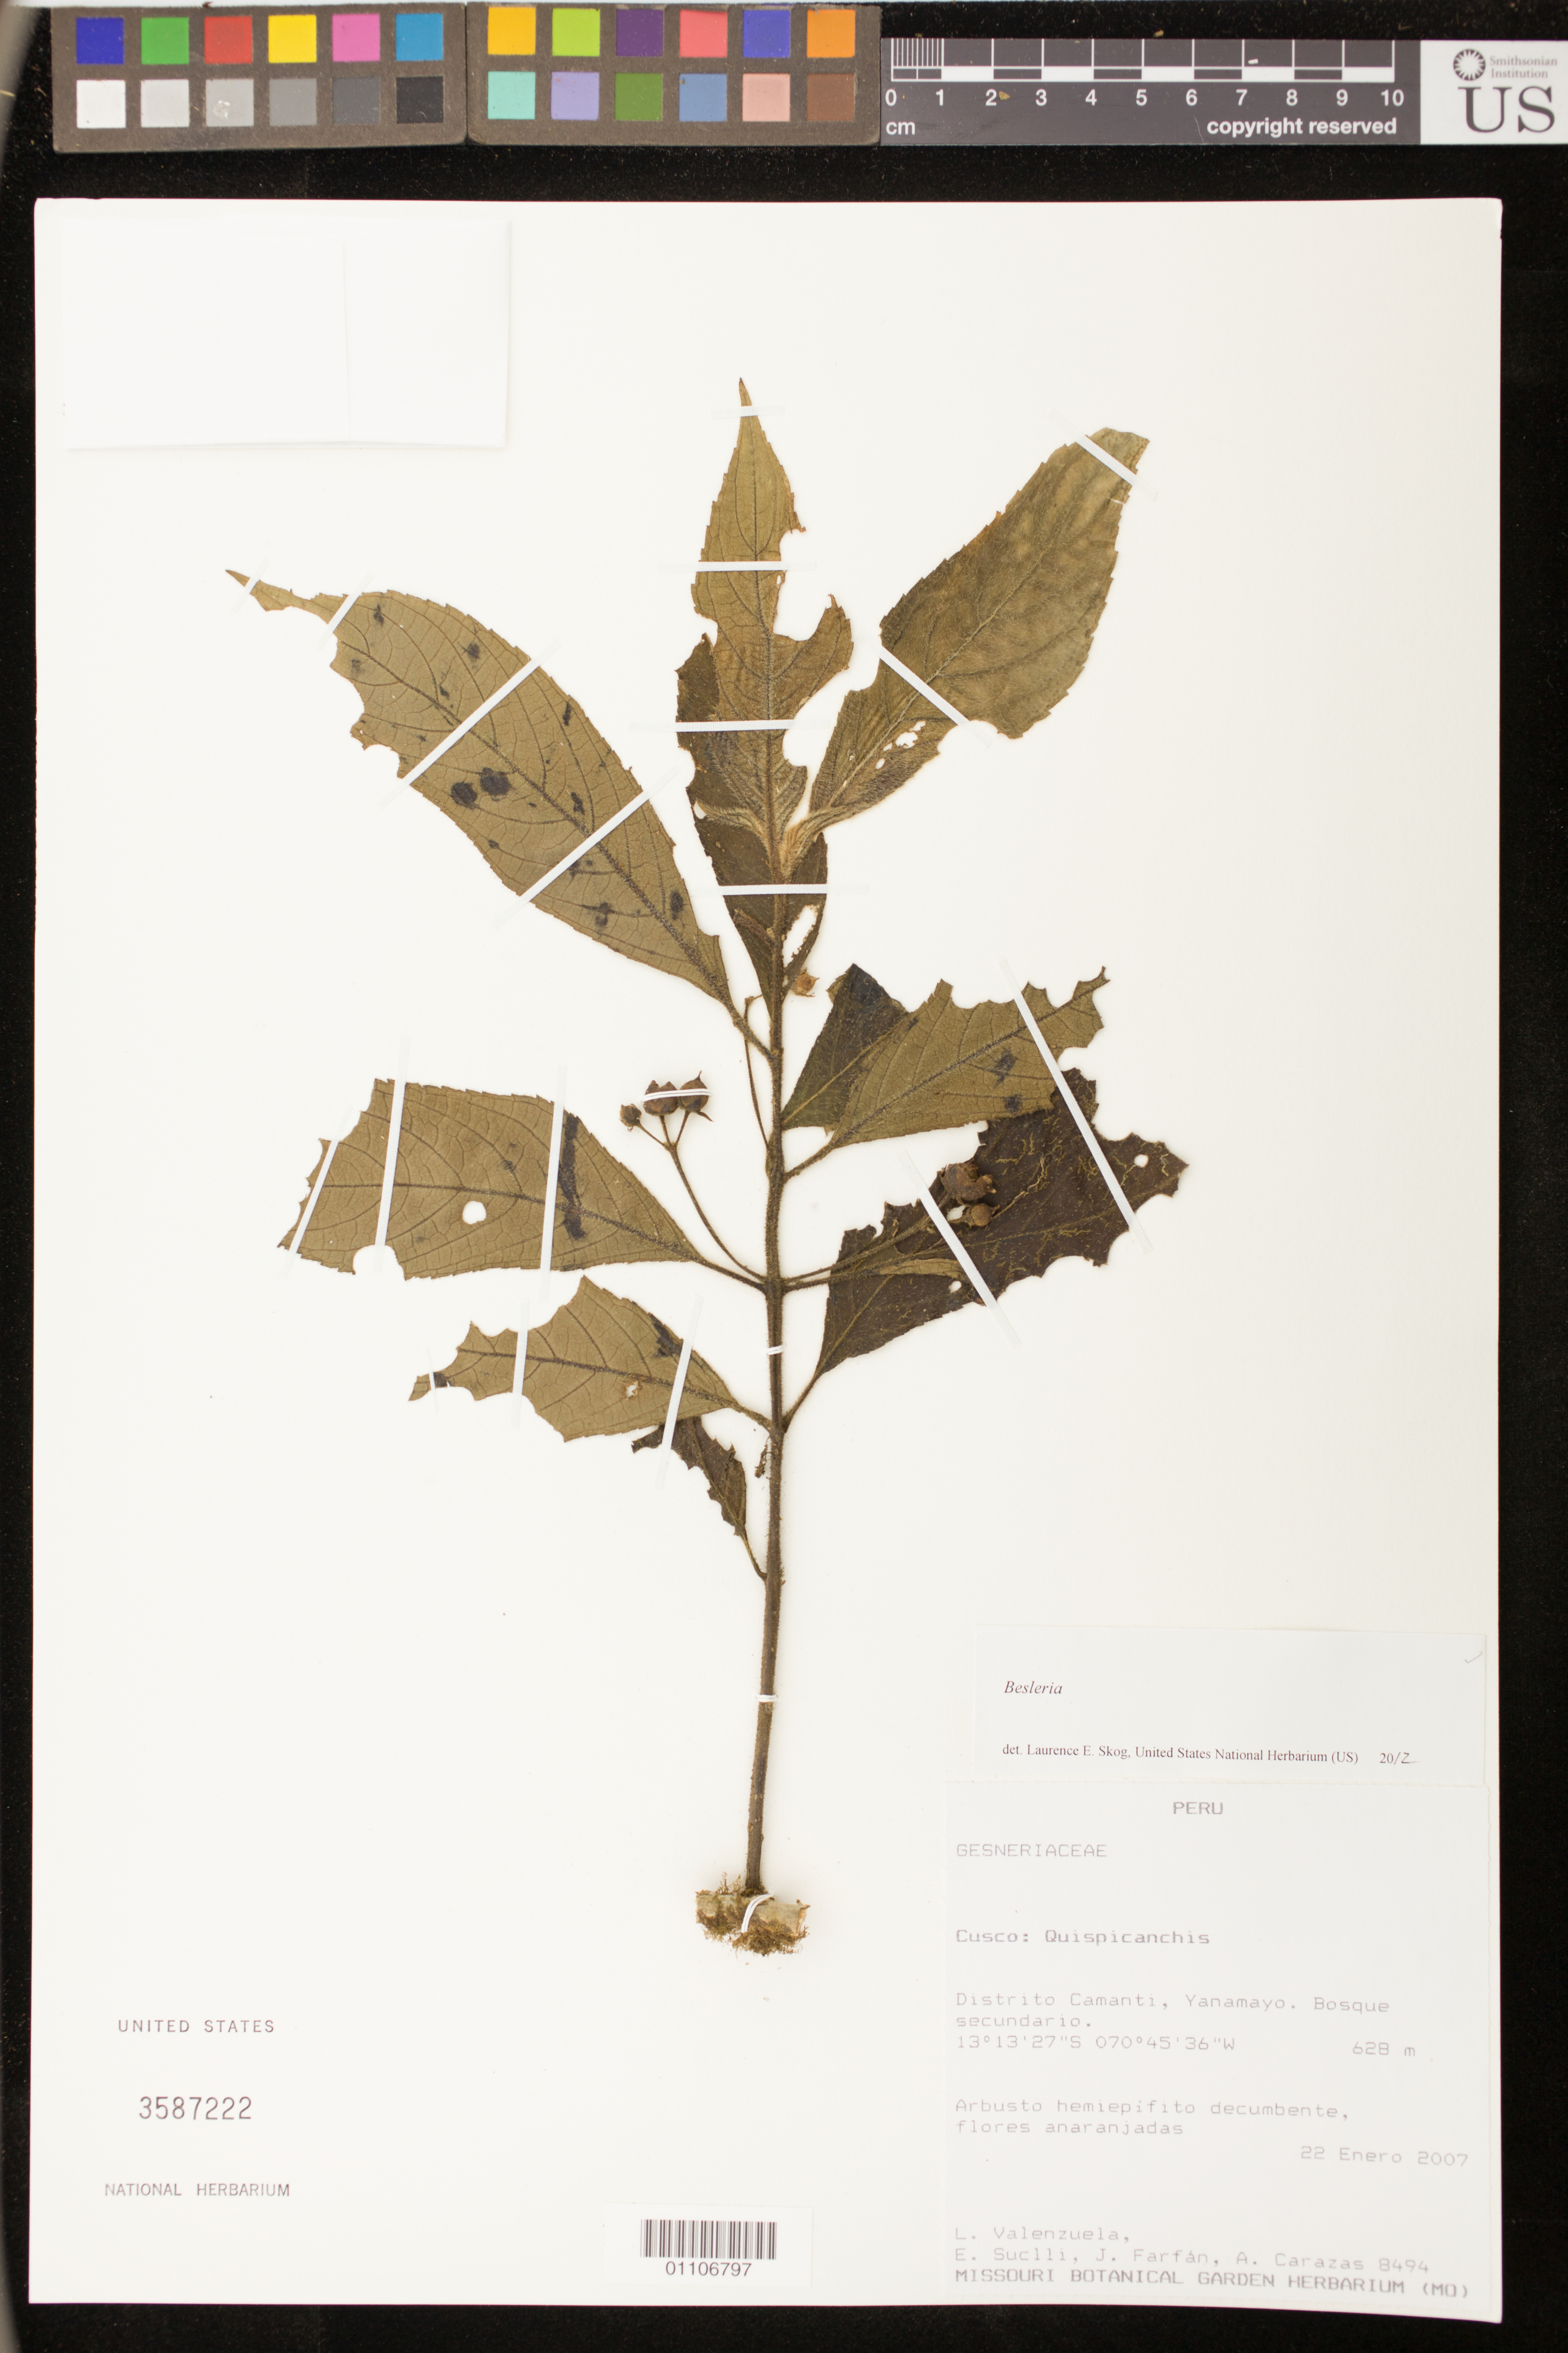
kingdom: Plantae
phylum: Tracheophyta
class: Magnoliopsida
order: Lamiales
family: Gesneriaceae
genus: Besleria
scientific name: Besleria sp.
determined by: Skog, Laurence E.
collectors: L. Valenzuela, E. Suclli, J. Farfán & A. Carazas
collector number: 8494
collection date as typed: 22 Jan 2007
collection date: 2007-01-22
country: Peru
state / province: Cusco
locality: Quispicanchis: Distrito Camanti, Yanamayo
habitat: Bosque secundario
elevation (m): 628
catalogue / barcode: US 3587222